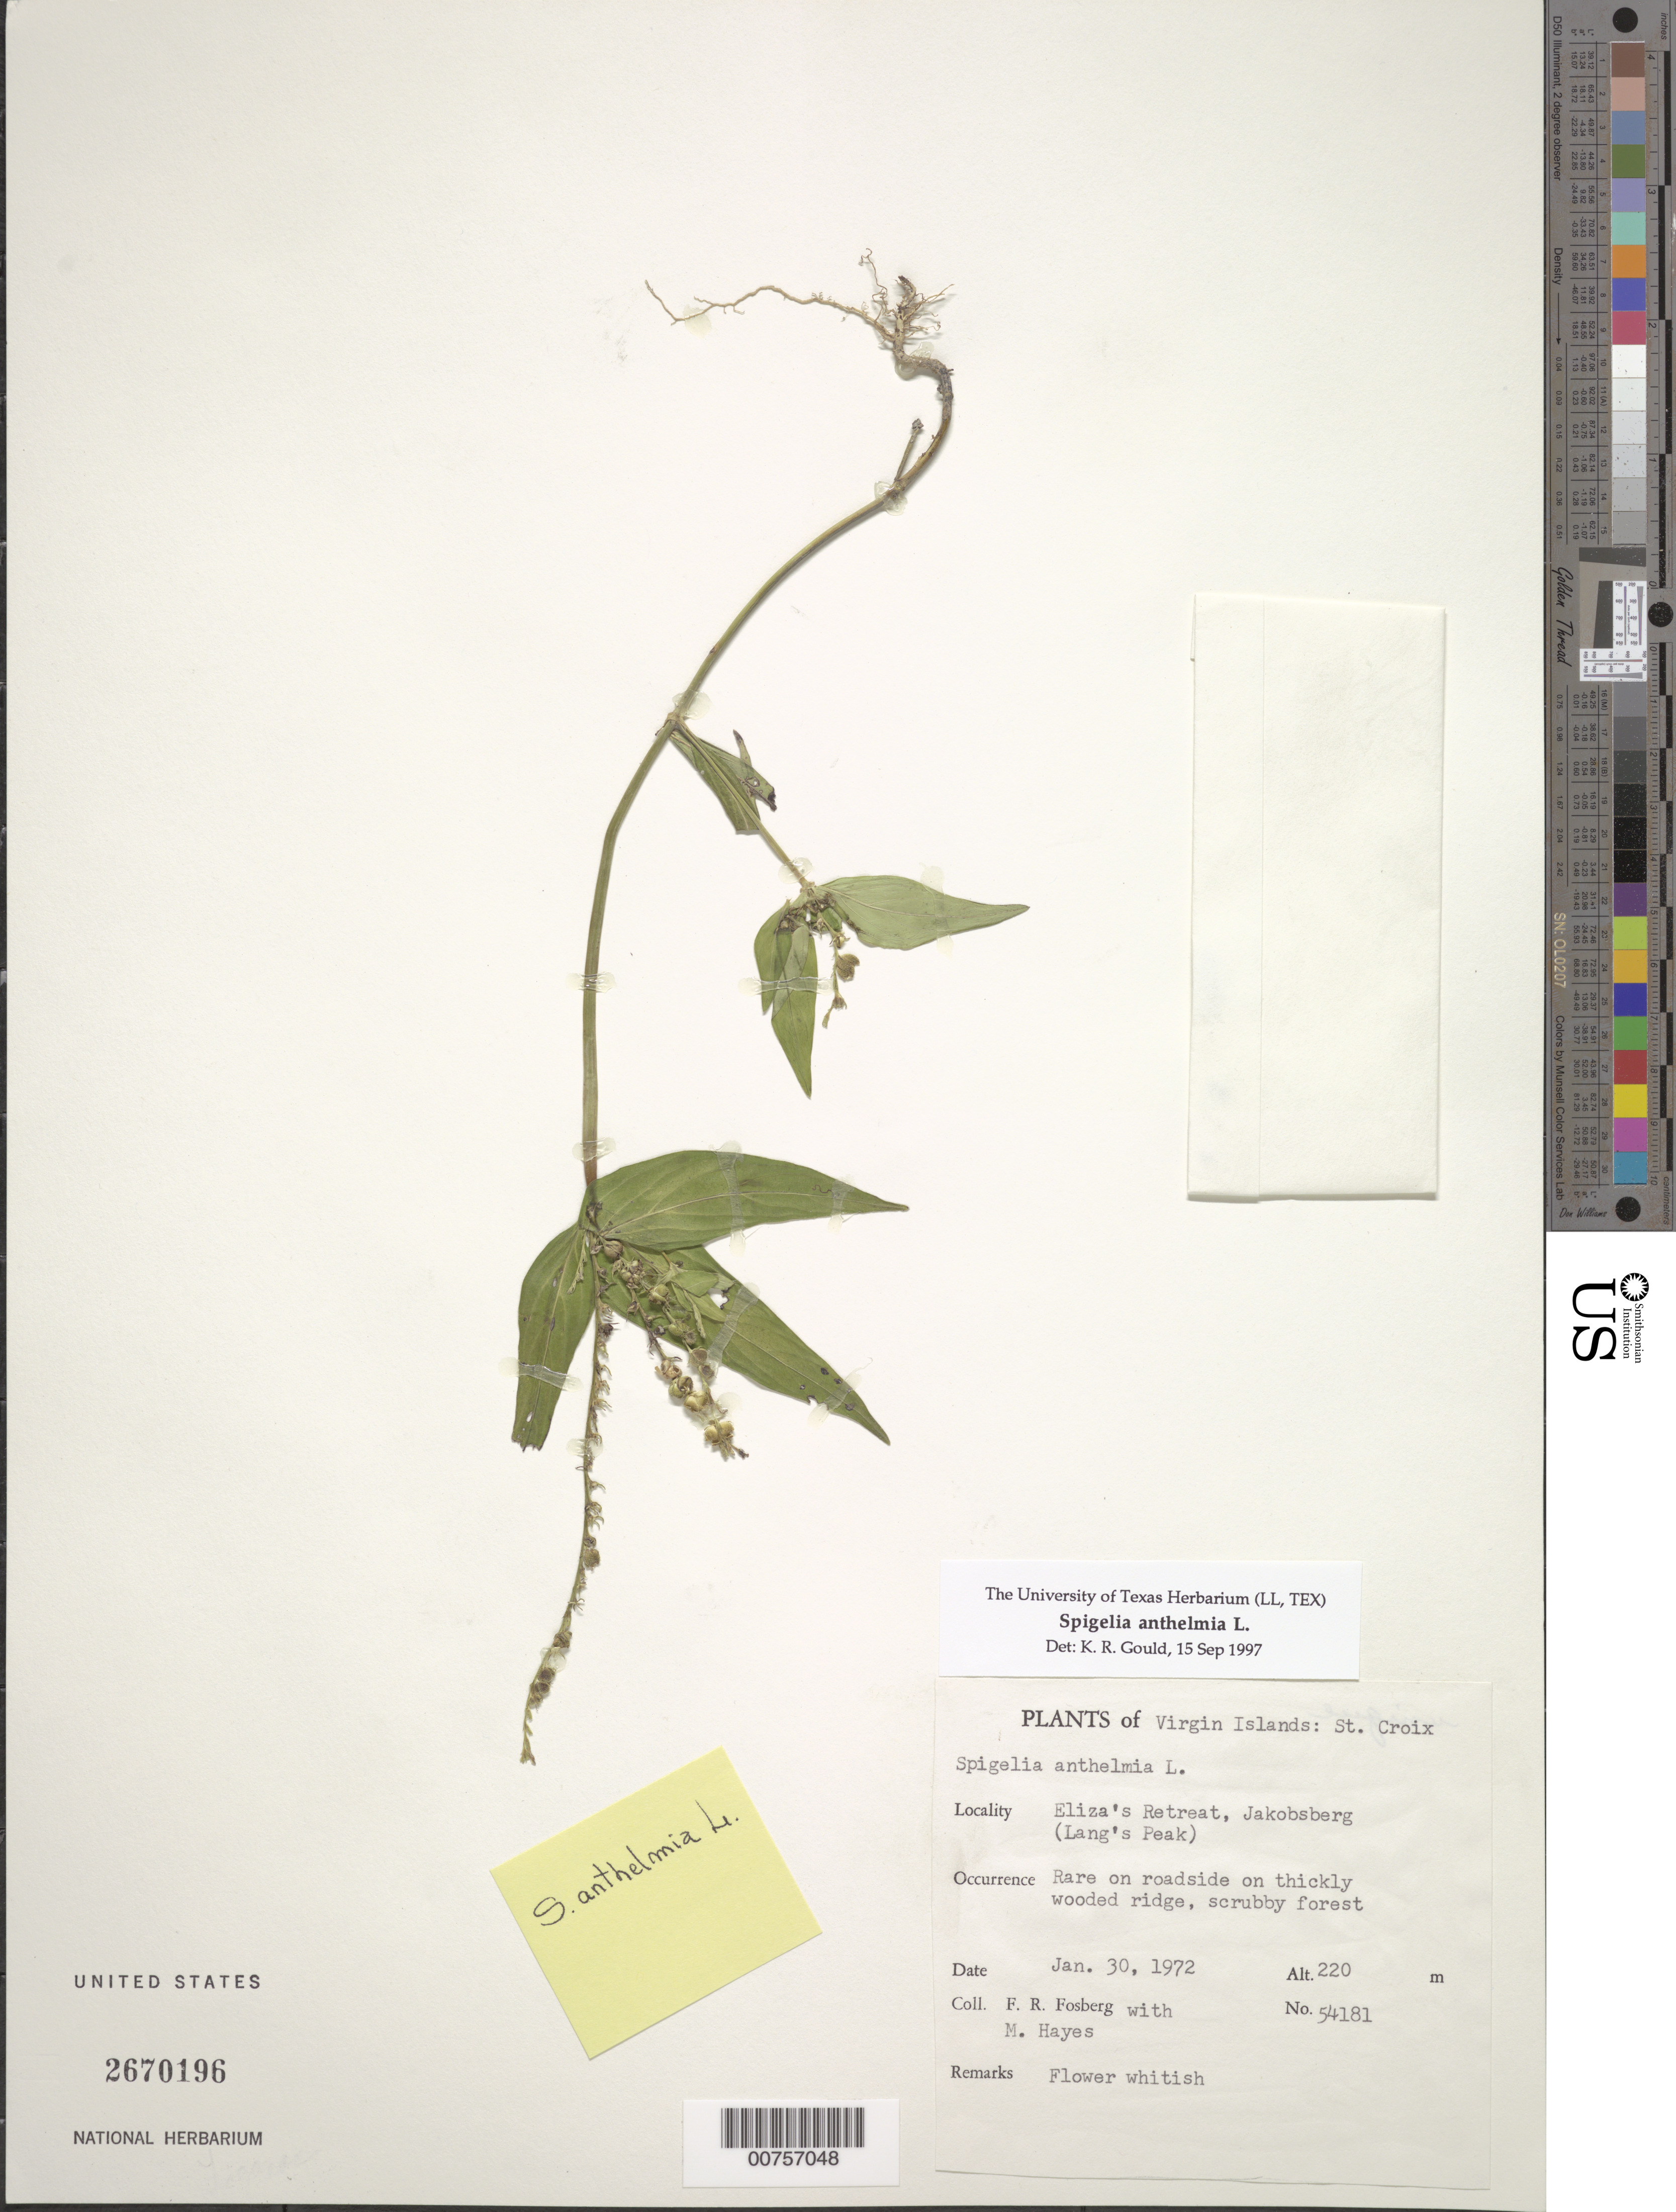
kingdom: Plantae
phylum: Tracheophyta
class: Magnoliopsida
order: Gentianales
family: Loganiaceae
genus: Spigelia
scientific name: Spigelia anthelmia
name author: L.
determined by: Gould, K. R.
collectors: F. R. Fosberg & M. Hayes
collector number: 54181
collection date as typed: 30 Jan 1972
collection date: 1972-01-30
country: U.S. Virgin Islands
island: St. Croix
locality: Eliza's Retreat, Jakobsberg (Lang's Peak)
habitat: Rare on roadside on thickly wooded ridge, scrubby forest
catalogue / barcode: US 2670196